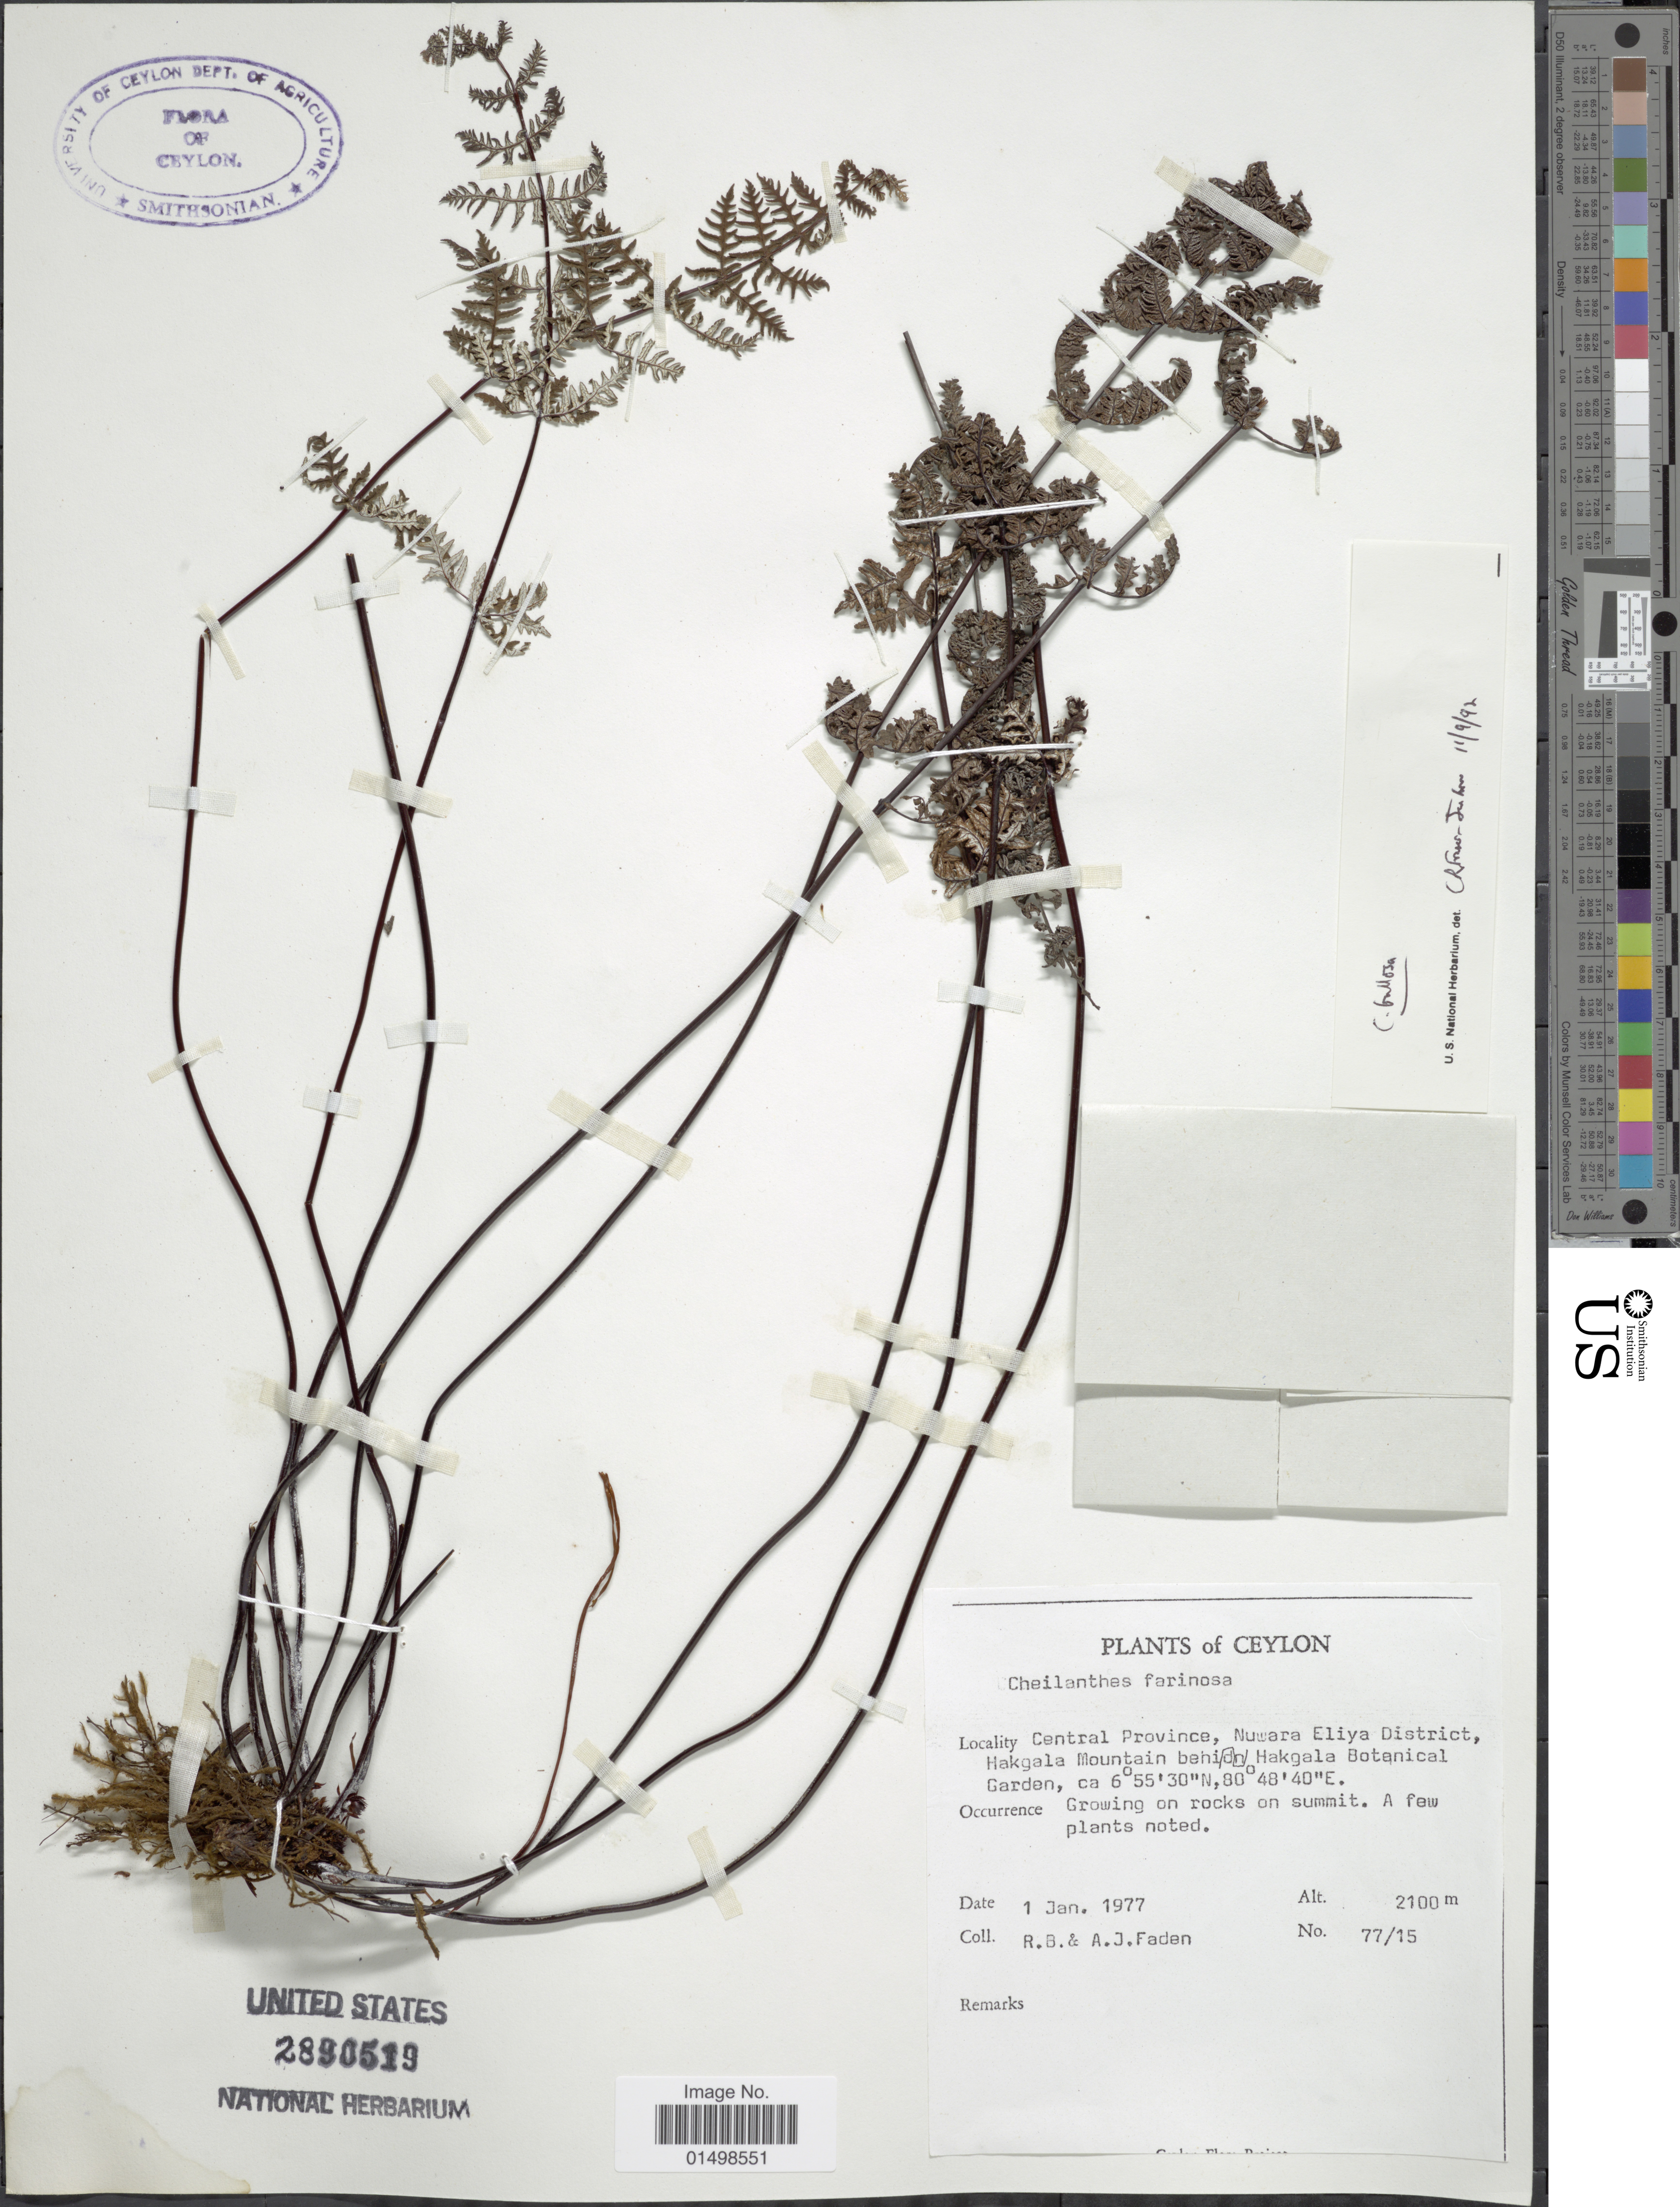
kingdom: Plantae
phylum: Tracheophyta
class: Polypodiopsida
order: Polypodiales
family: Pteridaceae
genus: Aleuritopteris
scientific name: Aleuritopteris farinosa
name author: (Forssk.) Fée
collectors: R. B. Faden & A. J. Faden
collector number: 77/15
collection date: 1977-01-01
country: Sri Lanka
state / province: Central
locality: Plants of Ceylon. Central Province, Nuwara Eliya District, Hakgala Mountain behind Hakgala Botanical Garden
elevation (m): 2100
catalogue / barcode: US 2890519